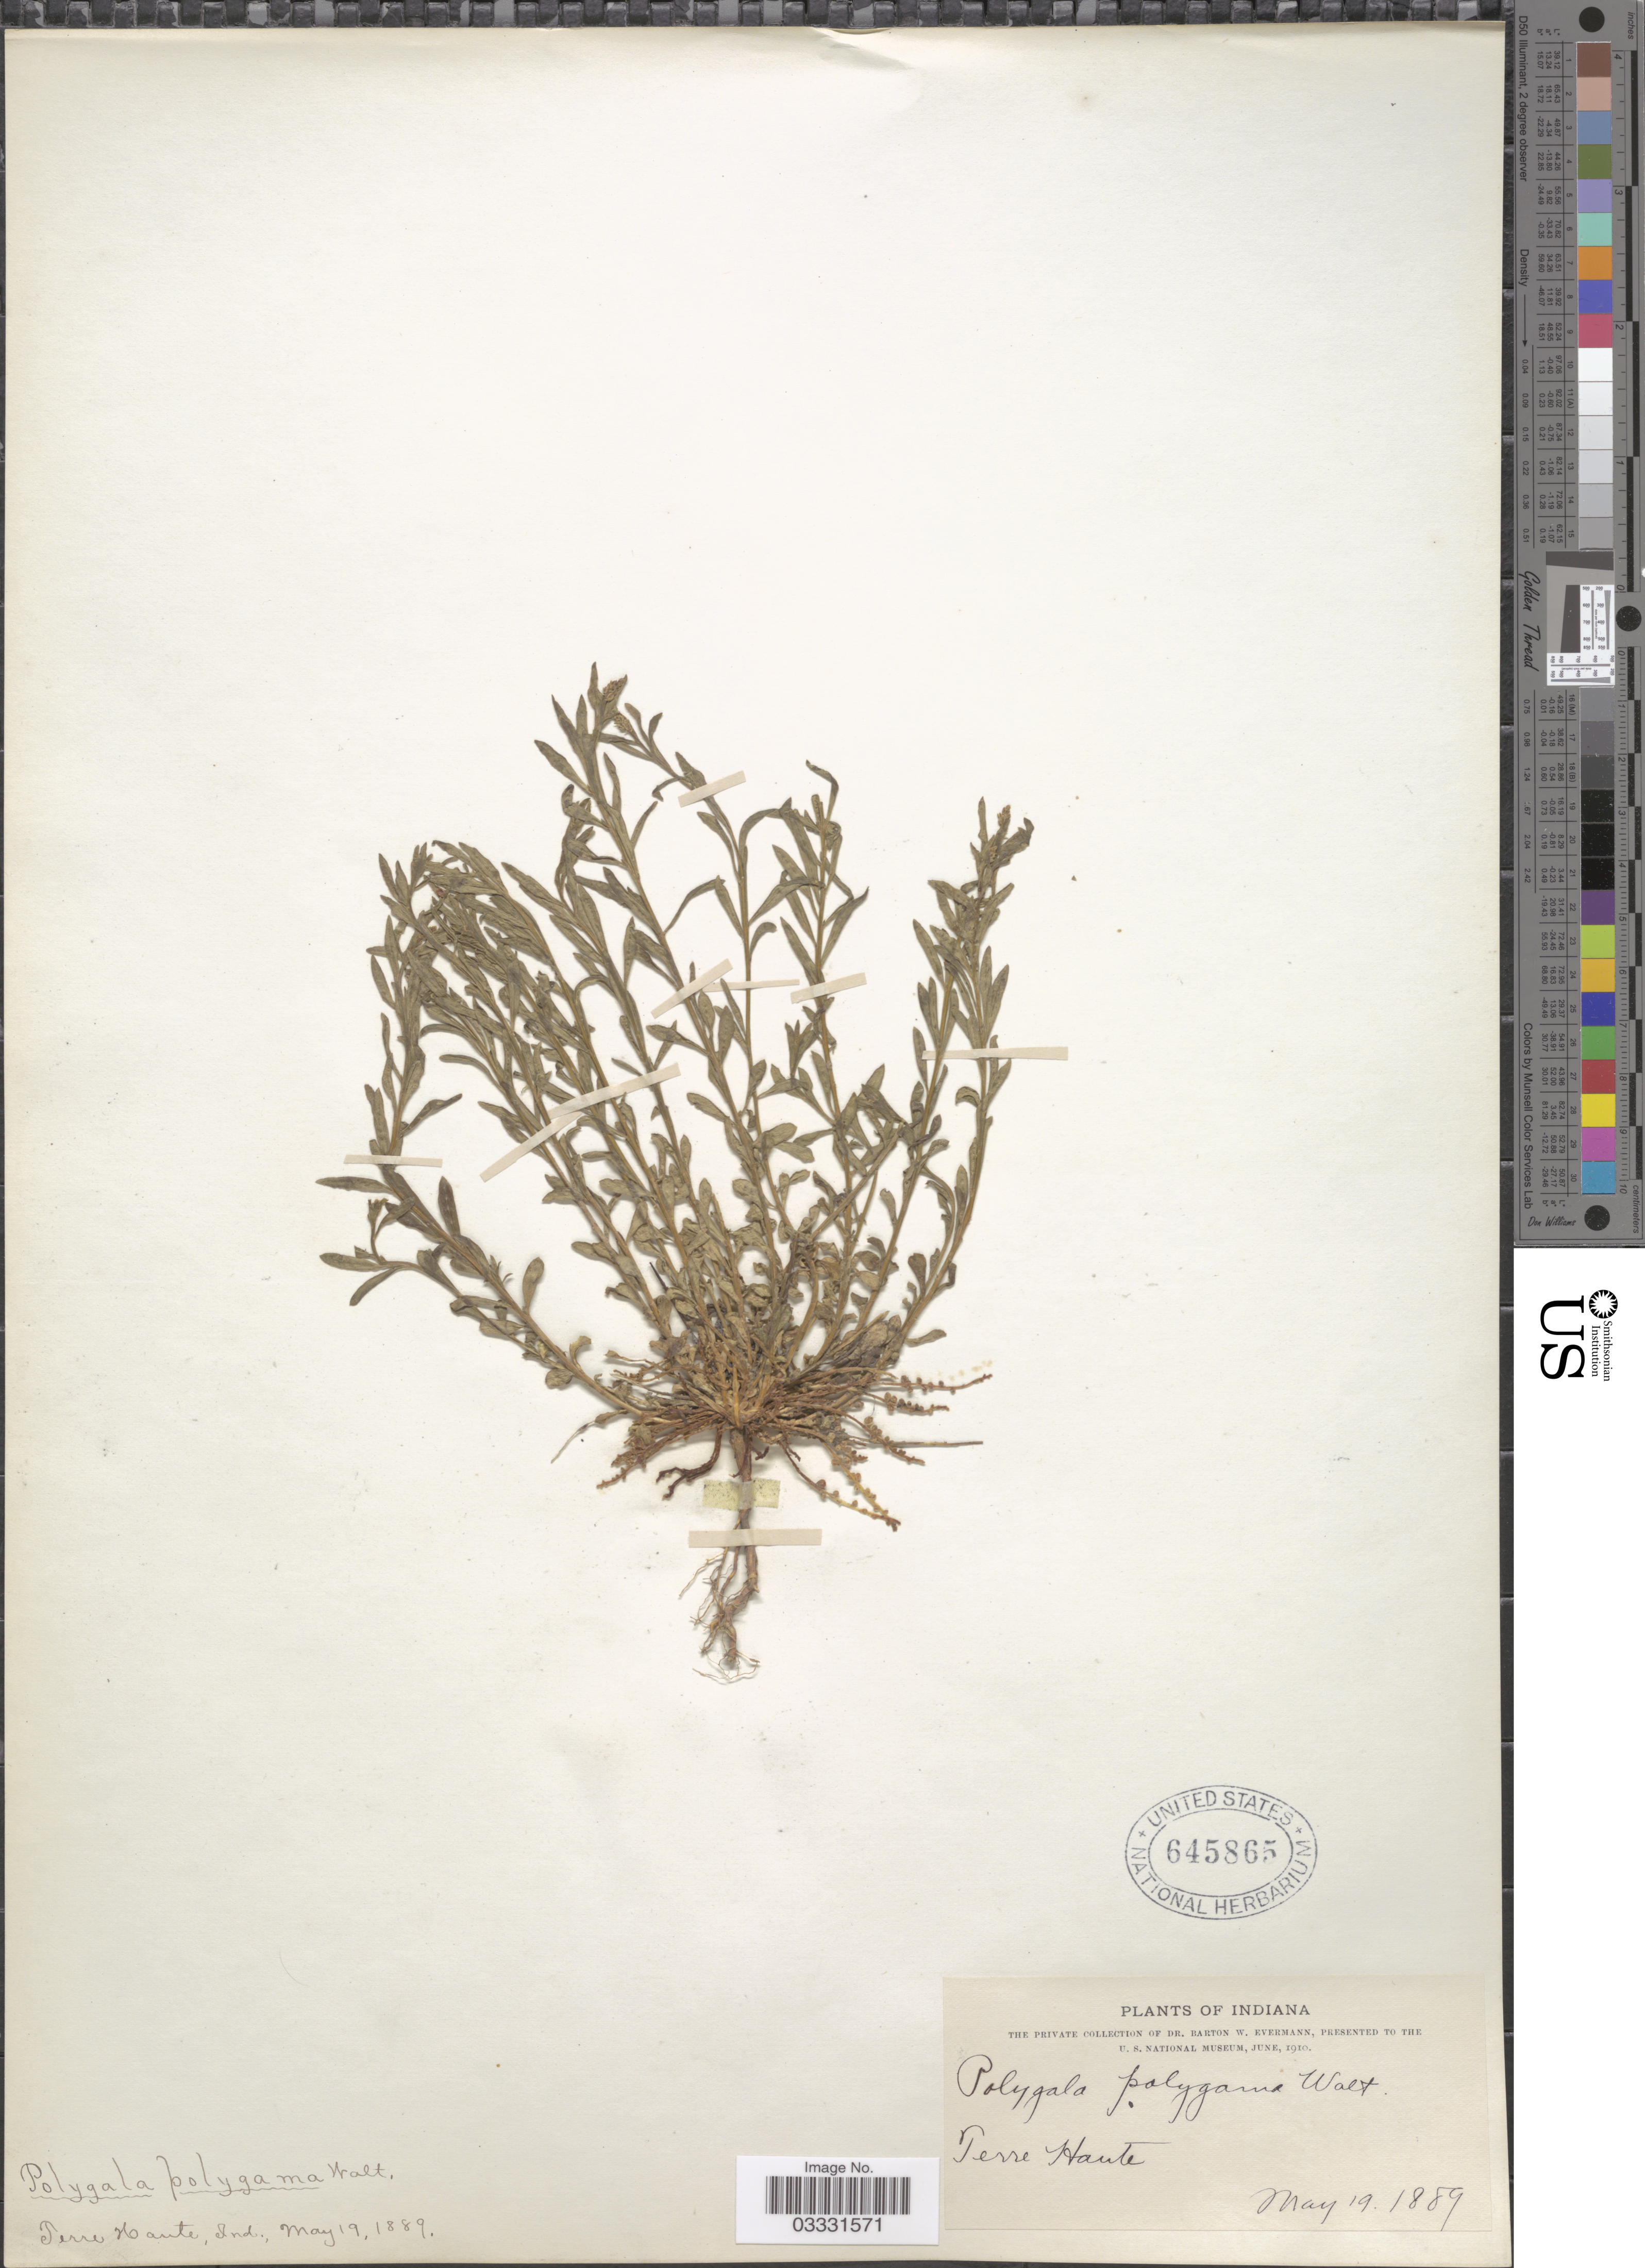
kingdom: Plantae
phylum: Tracheophyta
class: Magnoliopsida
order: Fabales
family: Polygalaceae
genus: Polygala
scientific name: Polygala polygama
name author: Walter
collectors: B. W. Evermann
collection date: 1889-05-19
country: United States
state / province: Indiana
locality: Terre Haute.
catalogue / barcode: US 645865